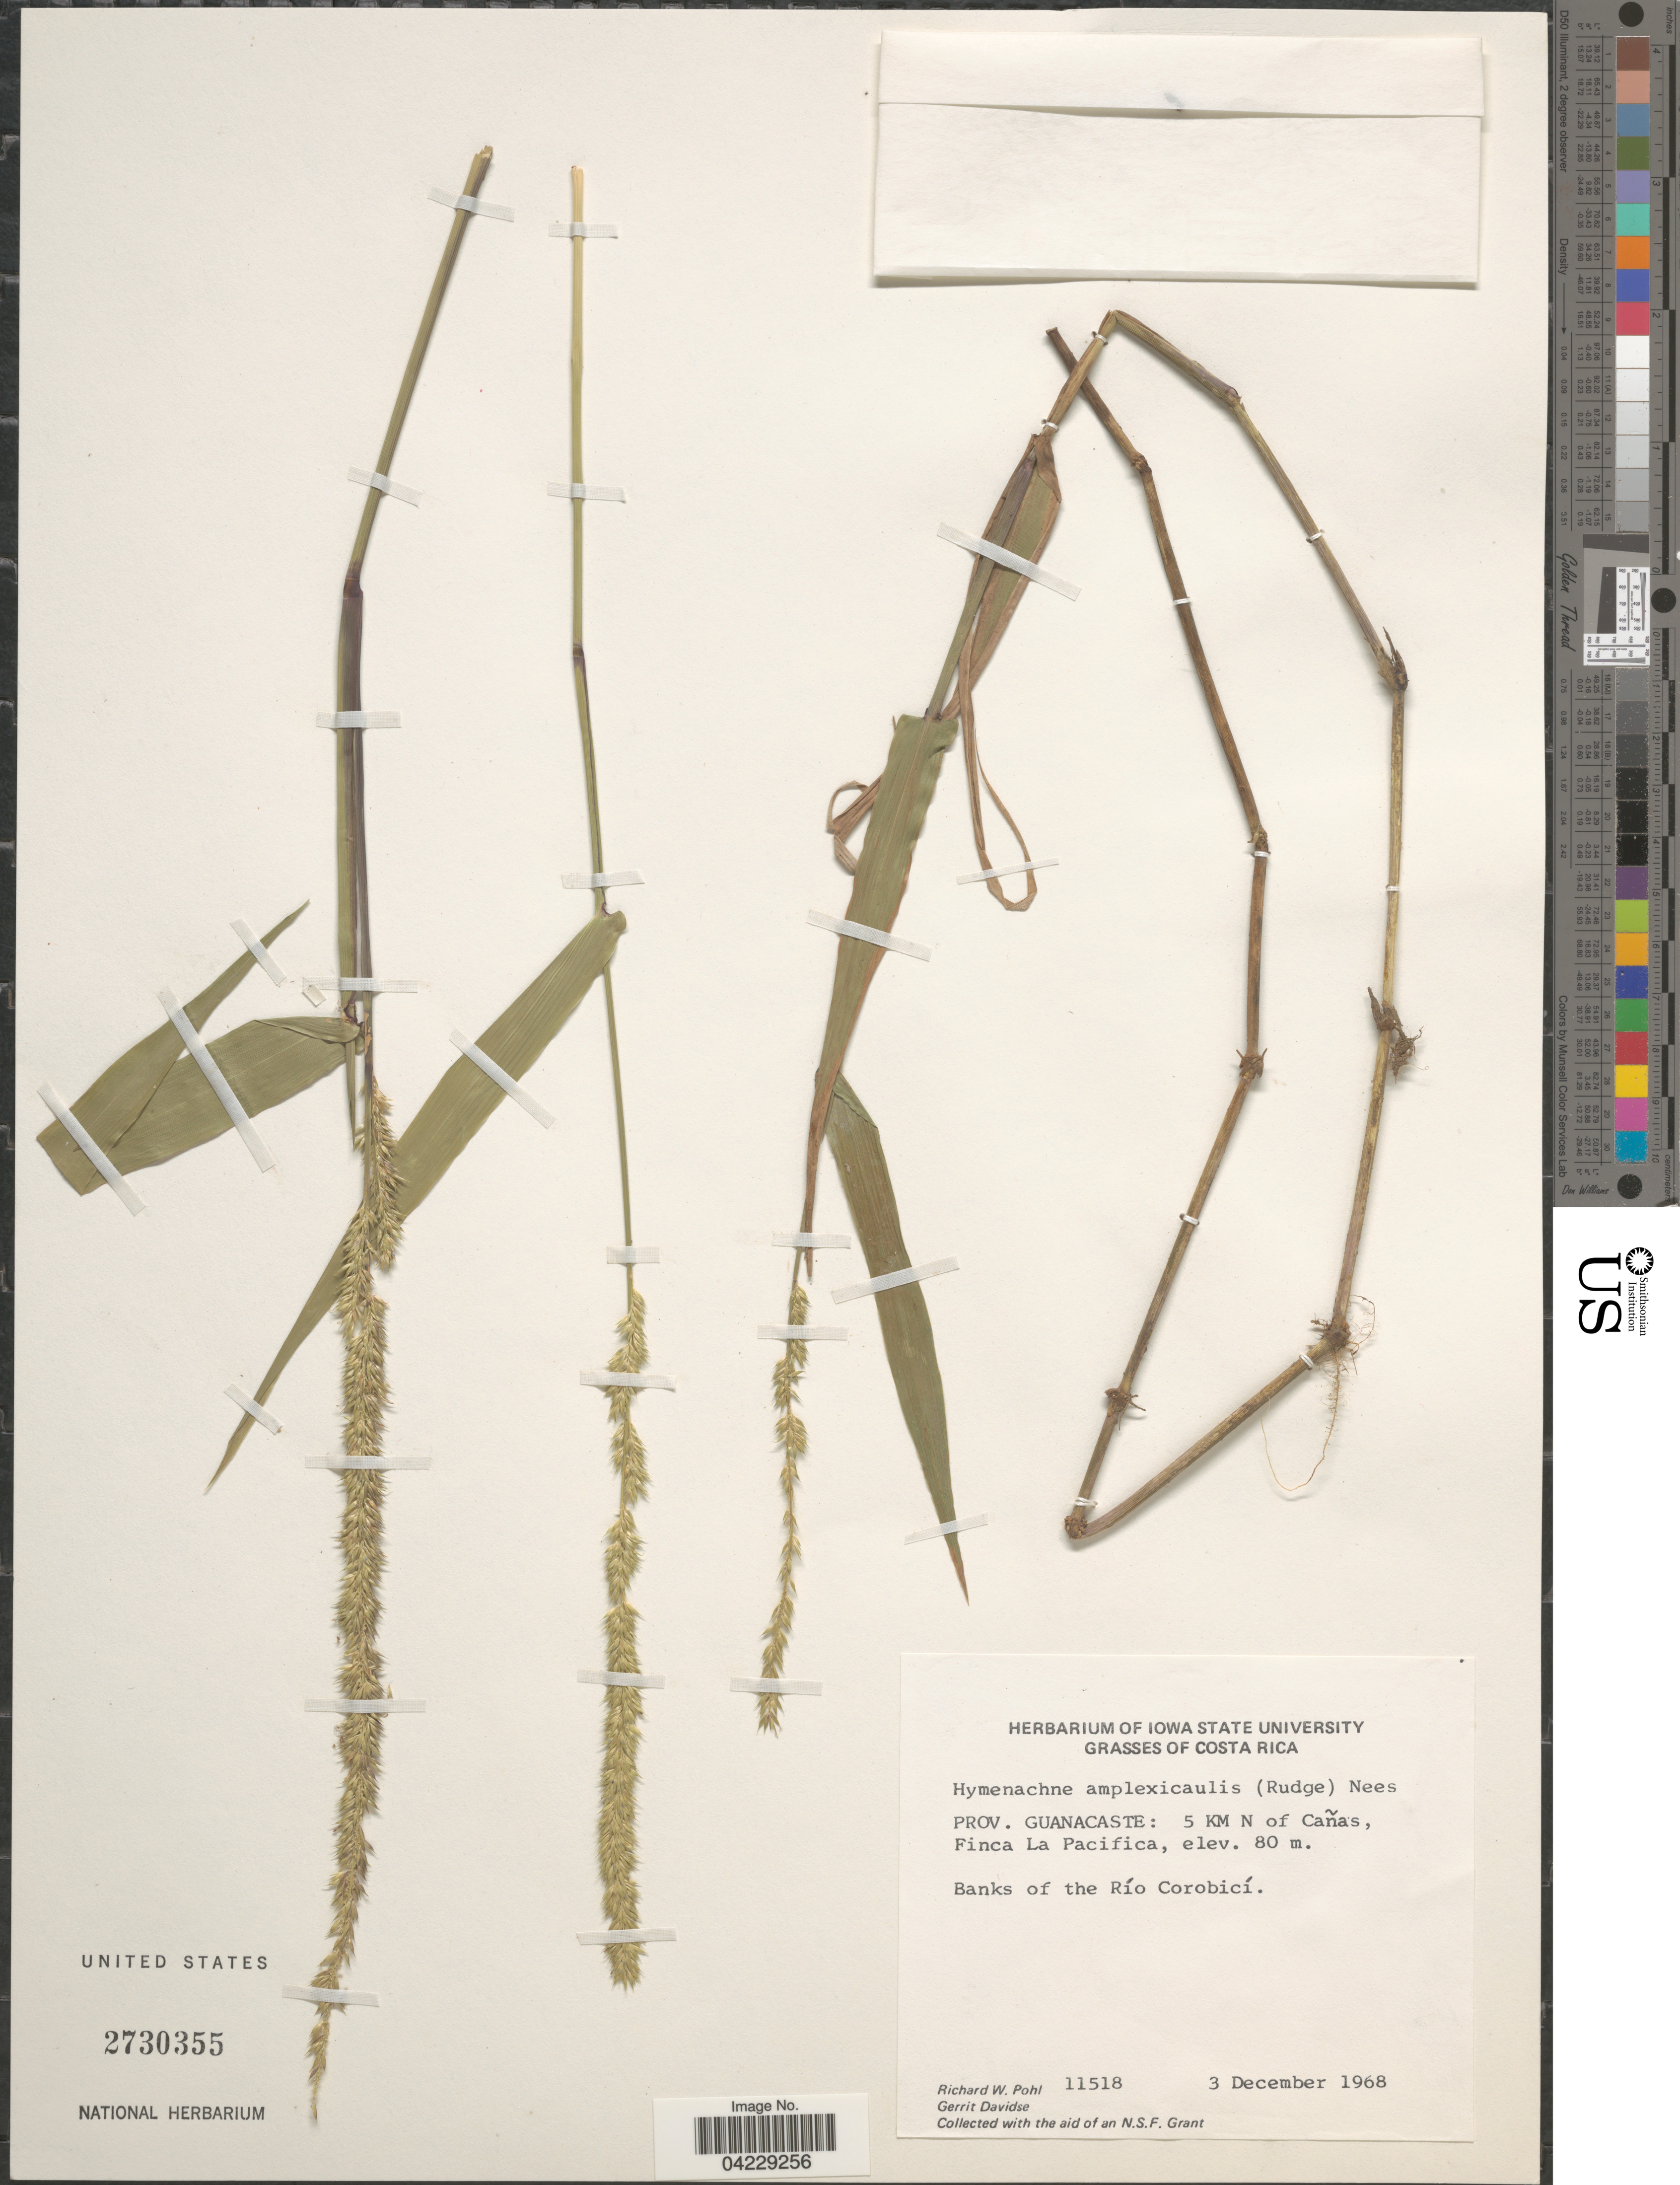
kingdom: Plantae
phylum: Tracheophyta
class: Liliopsida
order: Poales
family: Poaceae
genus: Hymenachne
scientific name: Hymenachne amplexicaulis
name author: (Rudge) Nees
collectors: R. W. Pohl & G. Davidse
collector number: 11518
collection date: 1968-12-03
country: Costa Rica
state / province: Guanacaste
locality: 5 Km N of Cañas, Finca La Pacifica. Banks of the Río Corobicí.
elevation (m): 80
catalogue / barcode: US 2730355